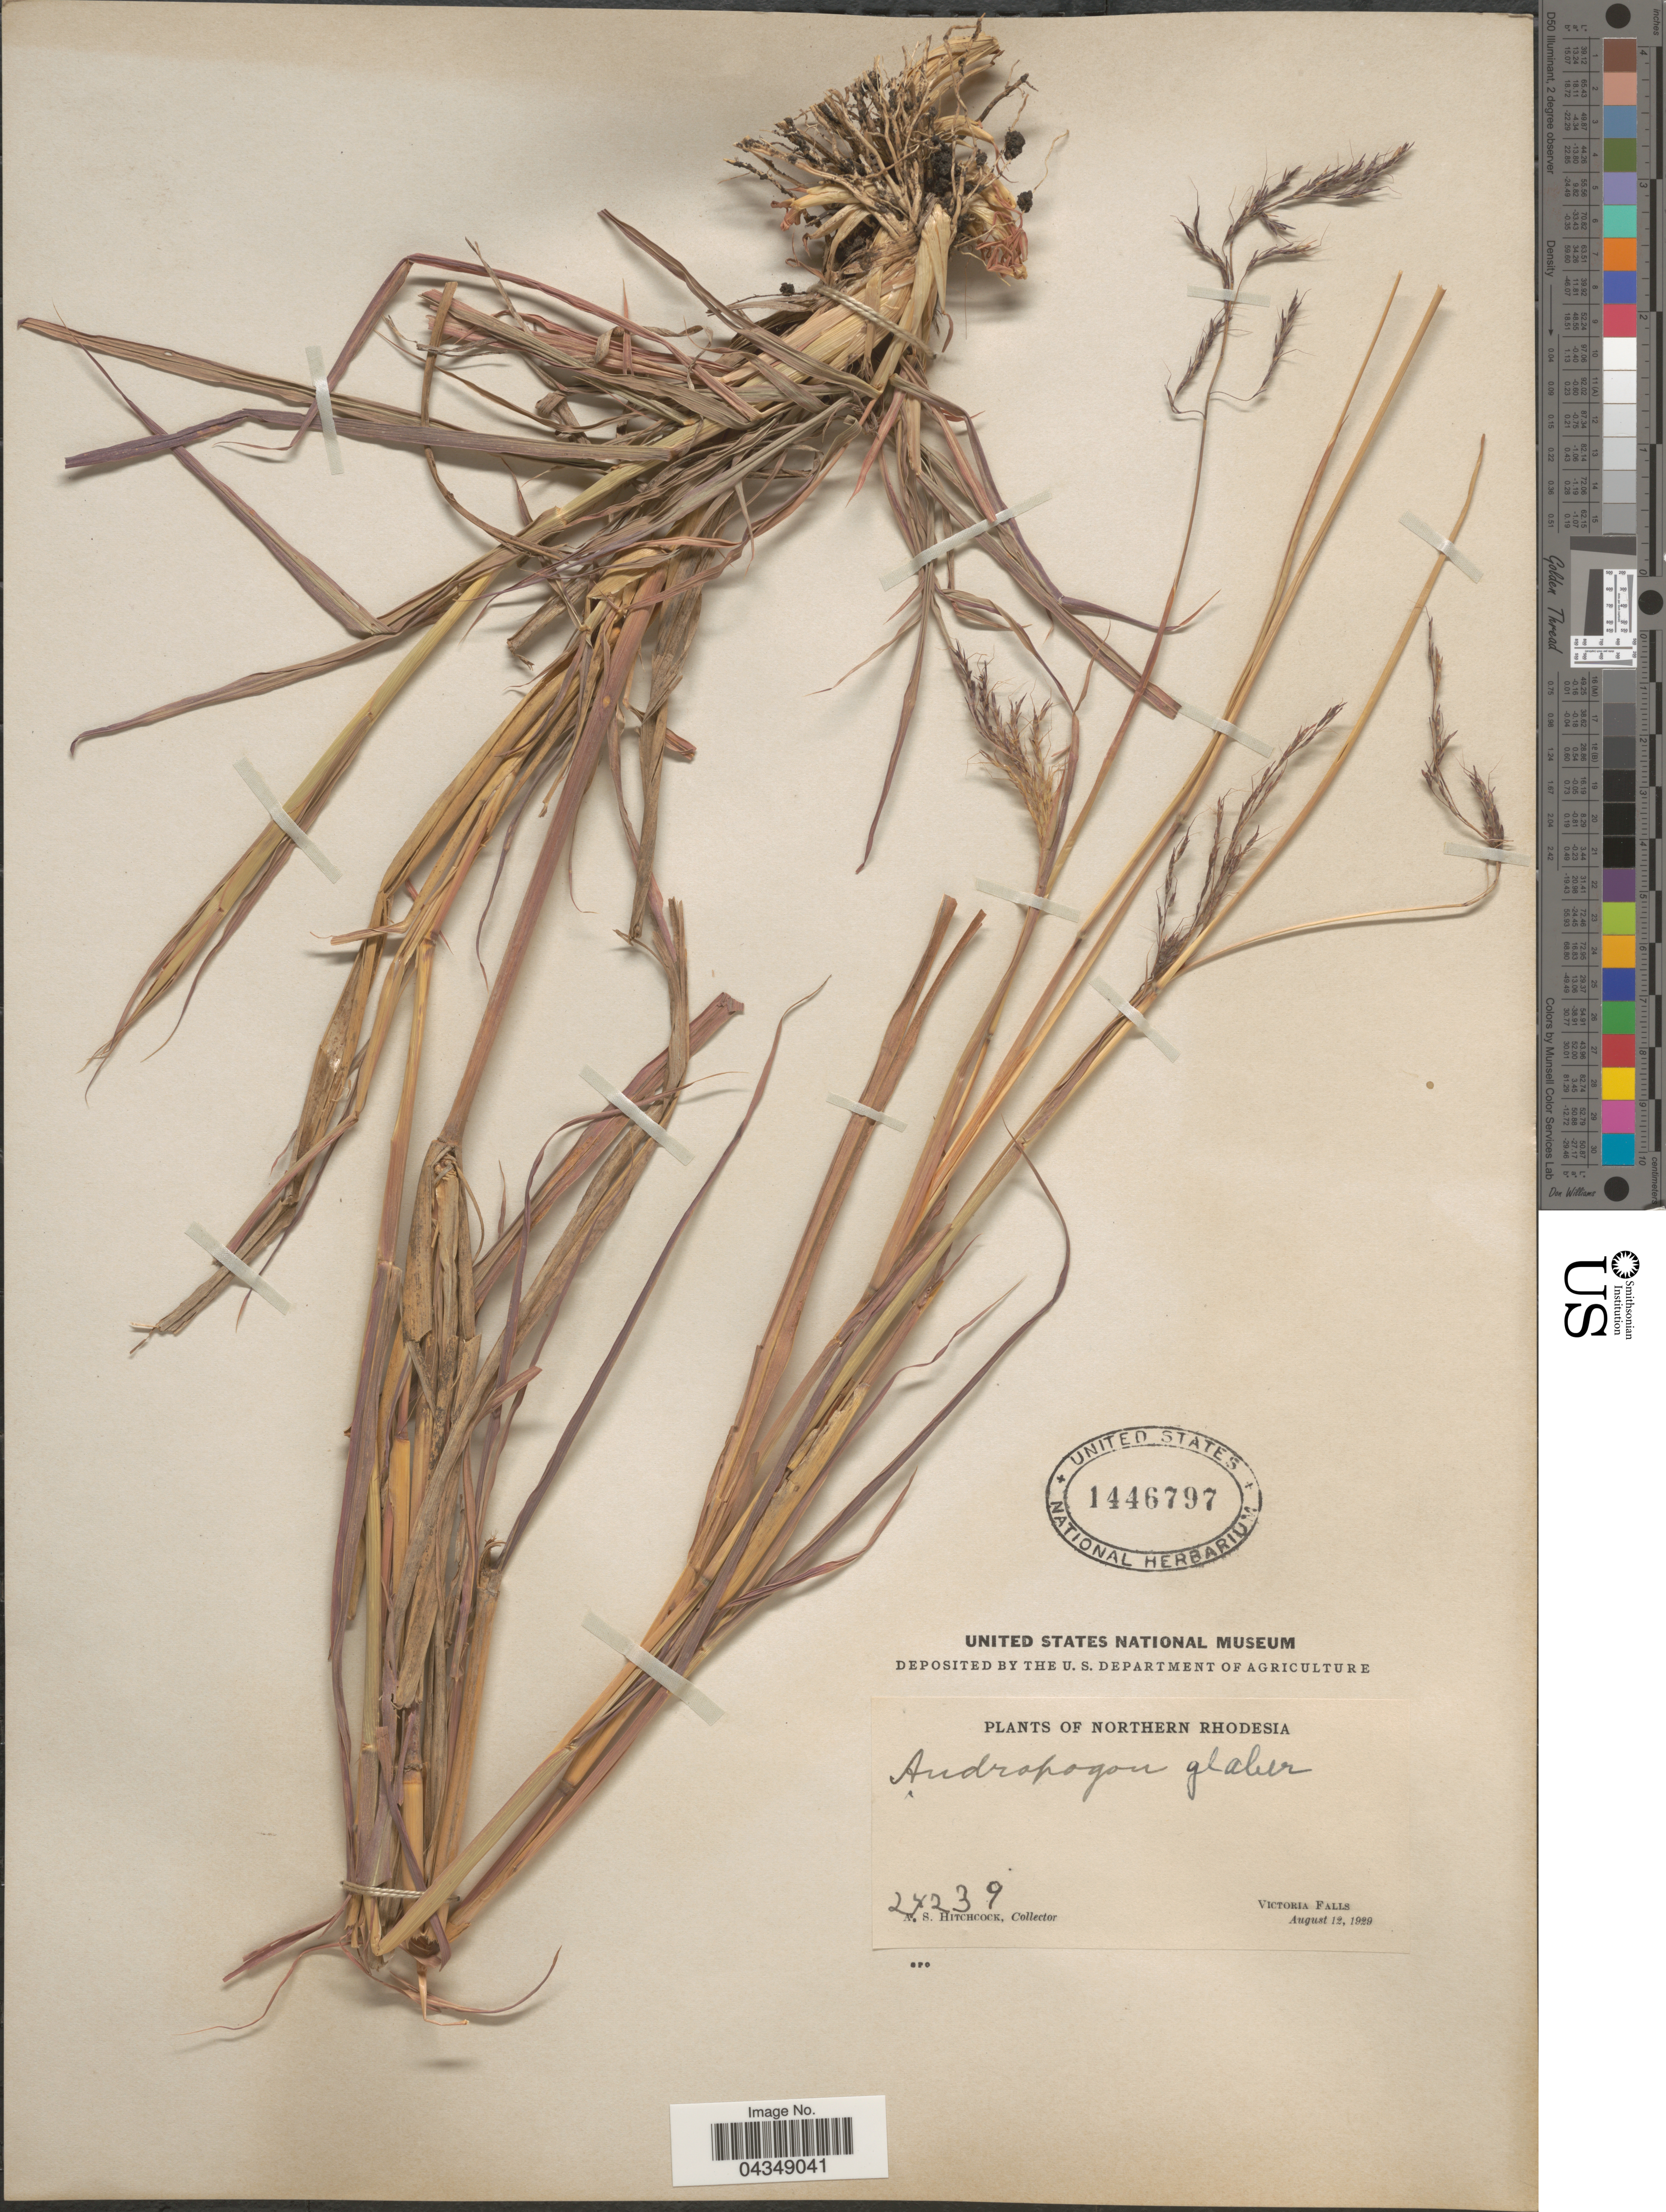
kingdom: Plantae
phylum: Tracheophyta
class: Liliopsida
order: Poales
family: Poaceae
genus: Bothriochloa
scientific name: Bothriochloa bladhii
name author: (Retz.) S.T. Blake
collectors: A. S. Hitchcock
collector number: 24239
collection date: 1929-08-12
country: Zambia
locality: Northern Rhodesia. Victoria Falls.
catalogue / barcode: US 1446797